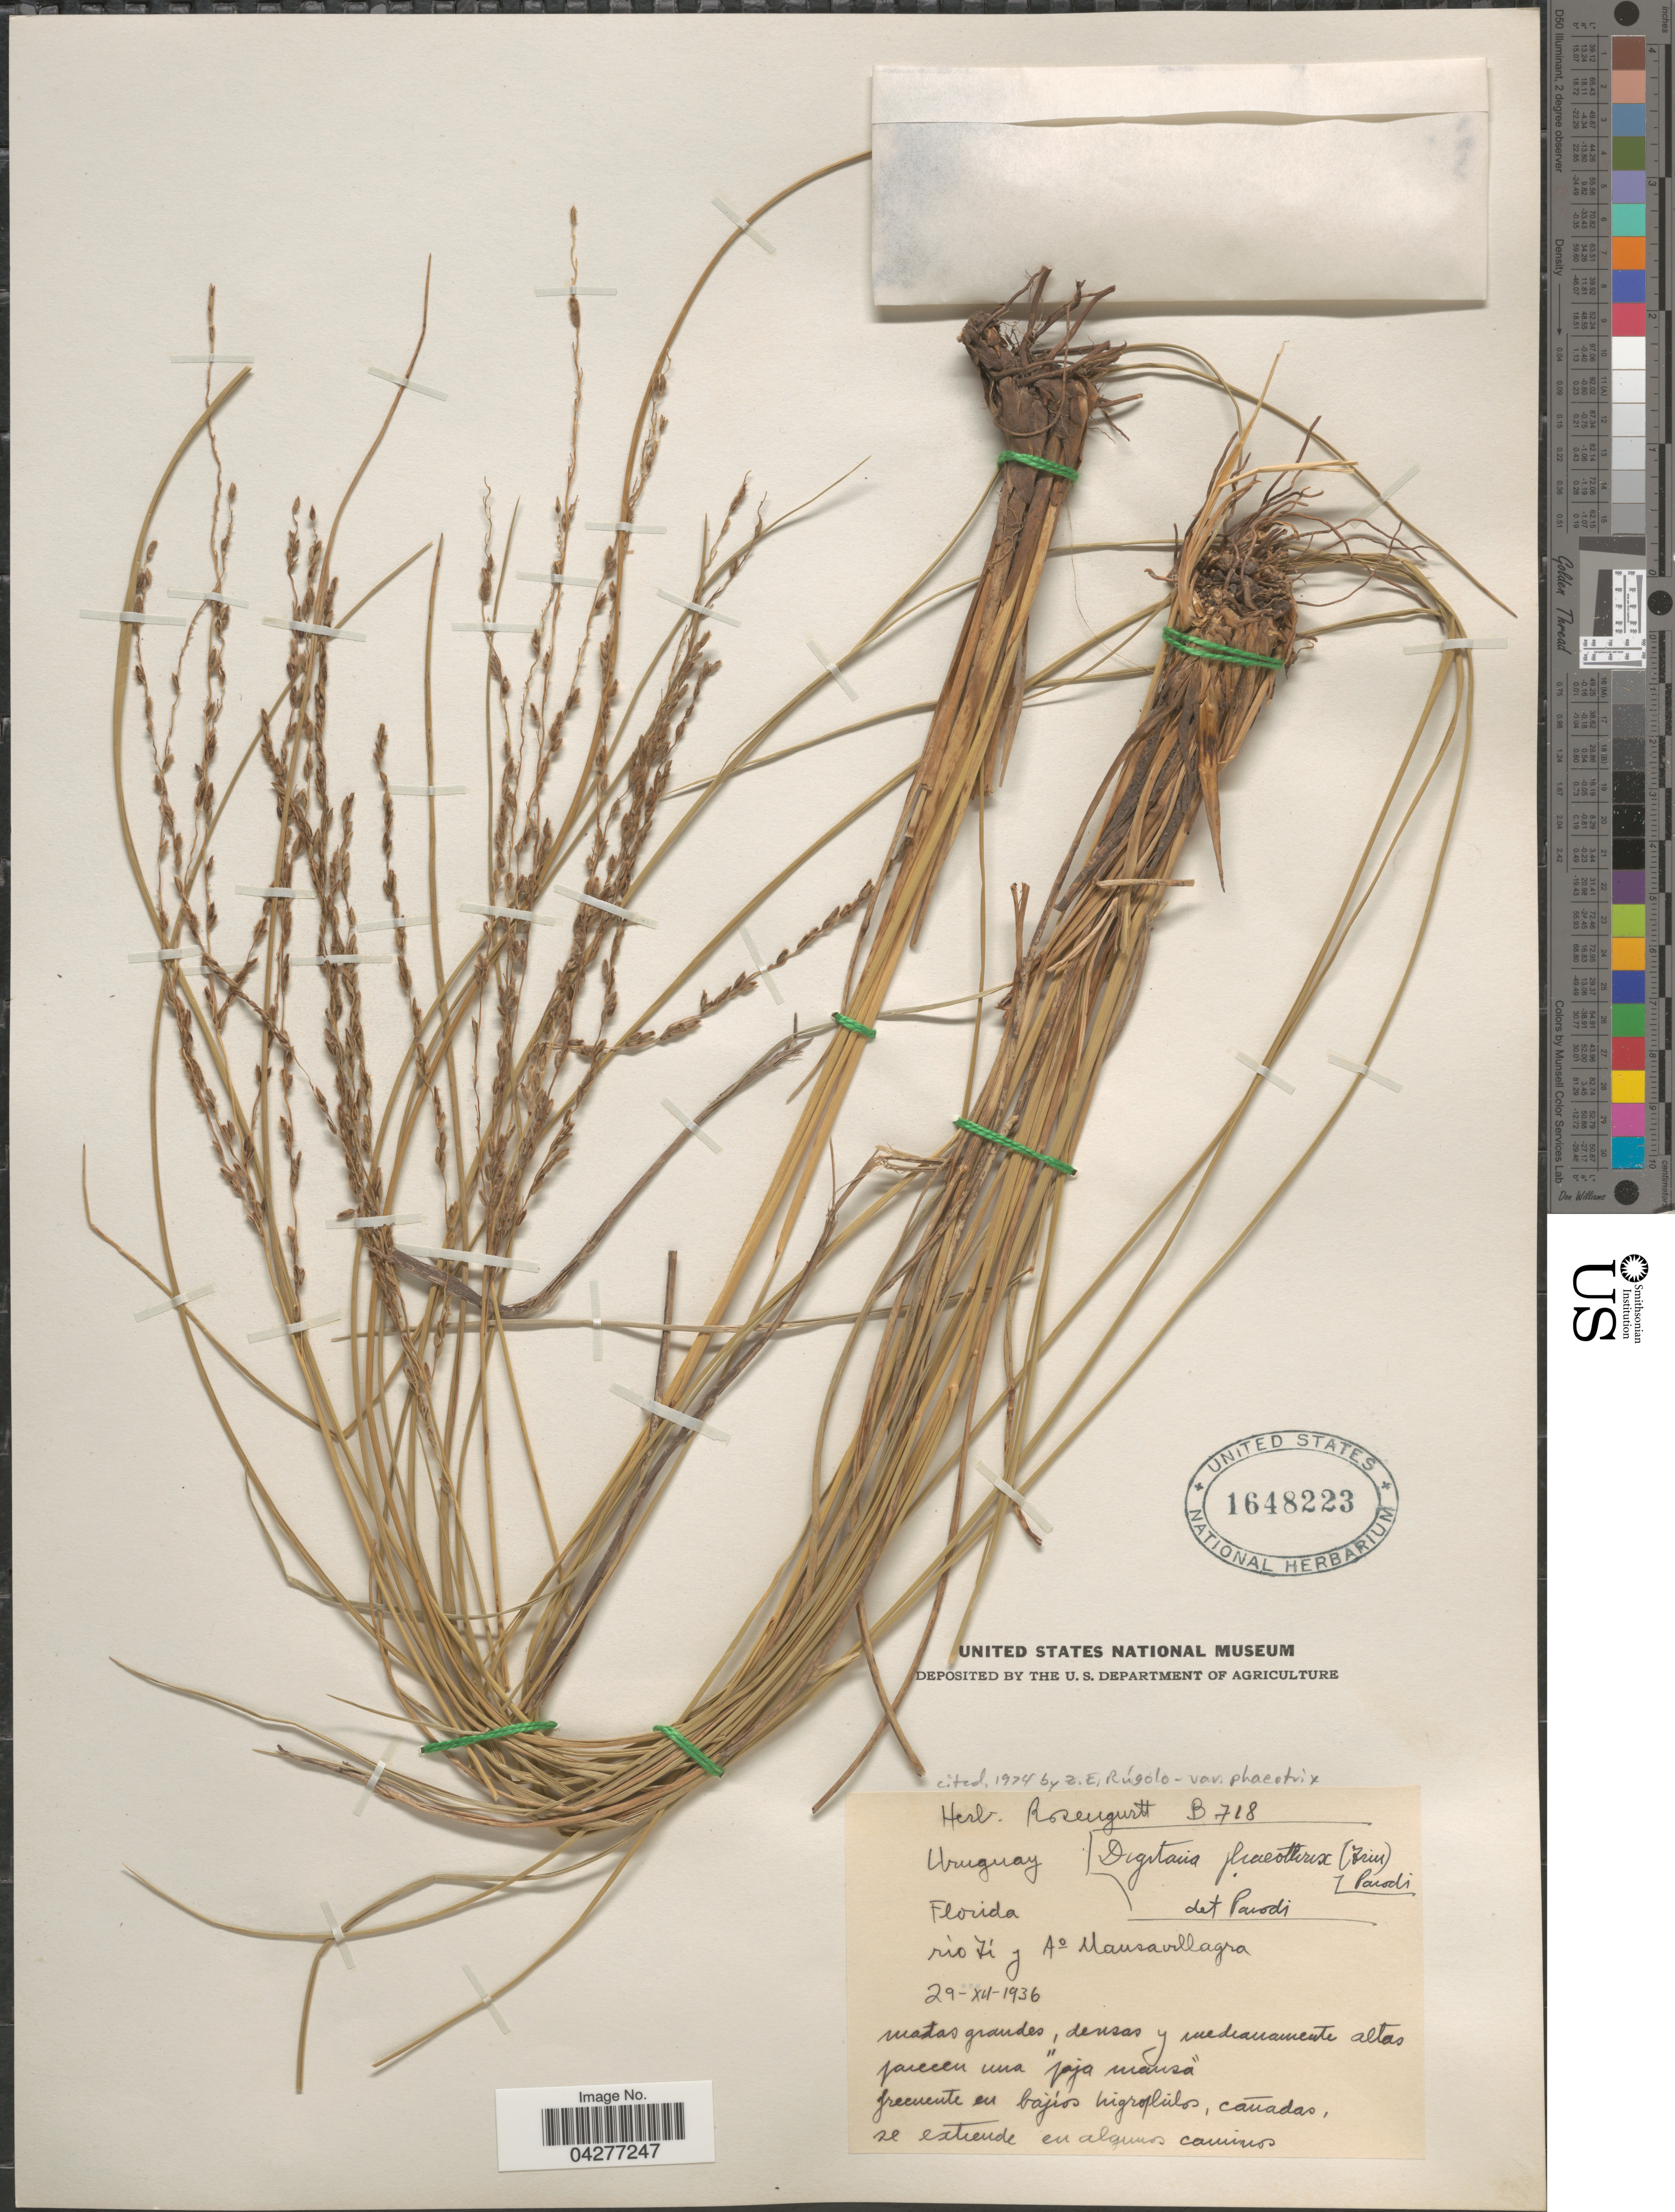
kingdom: Plantae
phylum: Tracheophyta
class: Liliopsida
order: Poales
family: Poaceae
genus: Digitaria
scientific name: Digitaria phaeothrix var. phaeothrix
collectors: ex herb. Rosengurtt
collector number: B718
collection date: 1936-12-29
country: Uruguay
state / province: Florida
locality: Rio Yi y Ao Mansavillagra.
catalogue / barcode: US 1648223